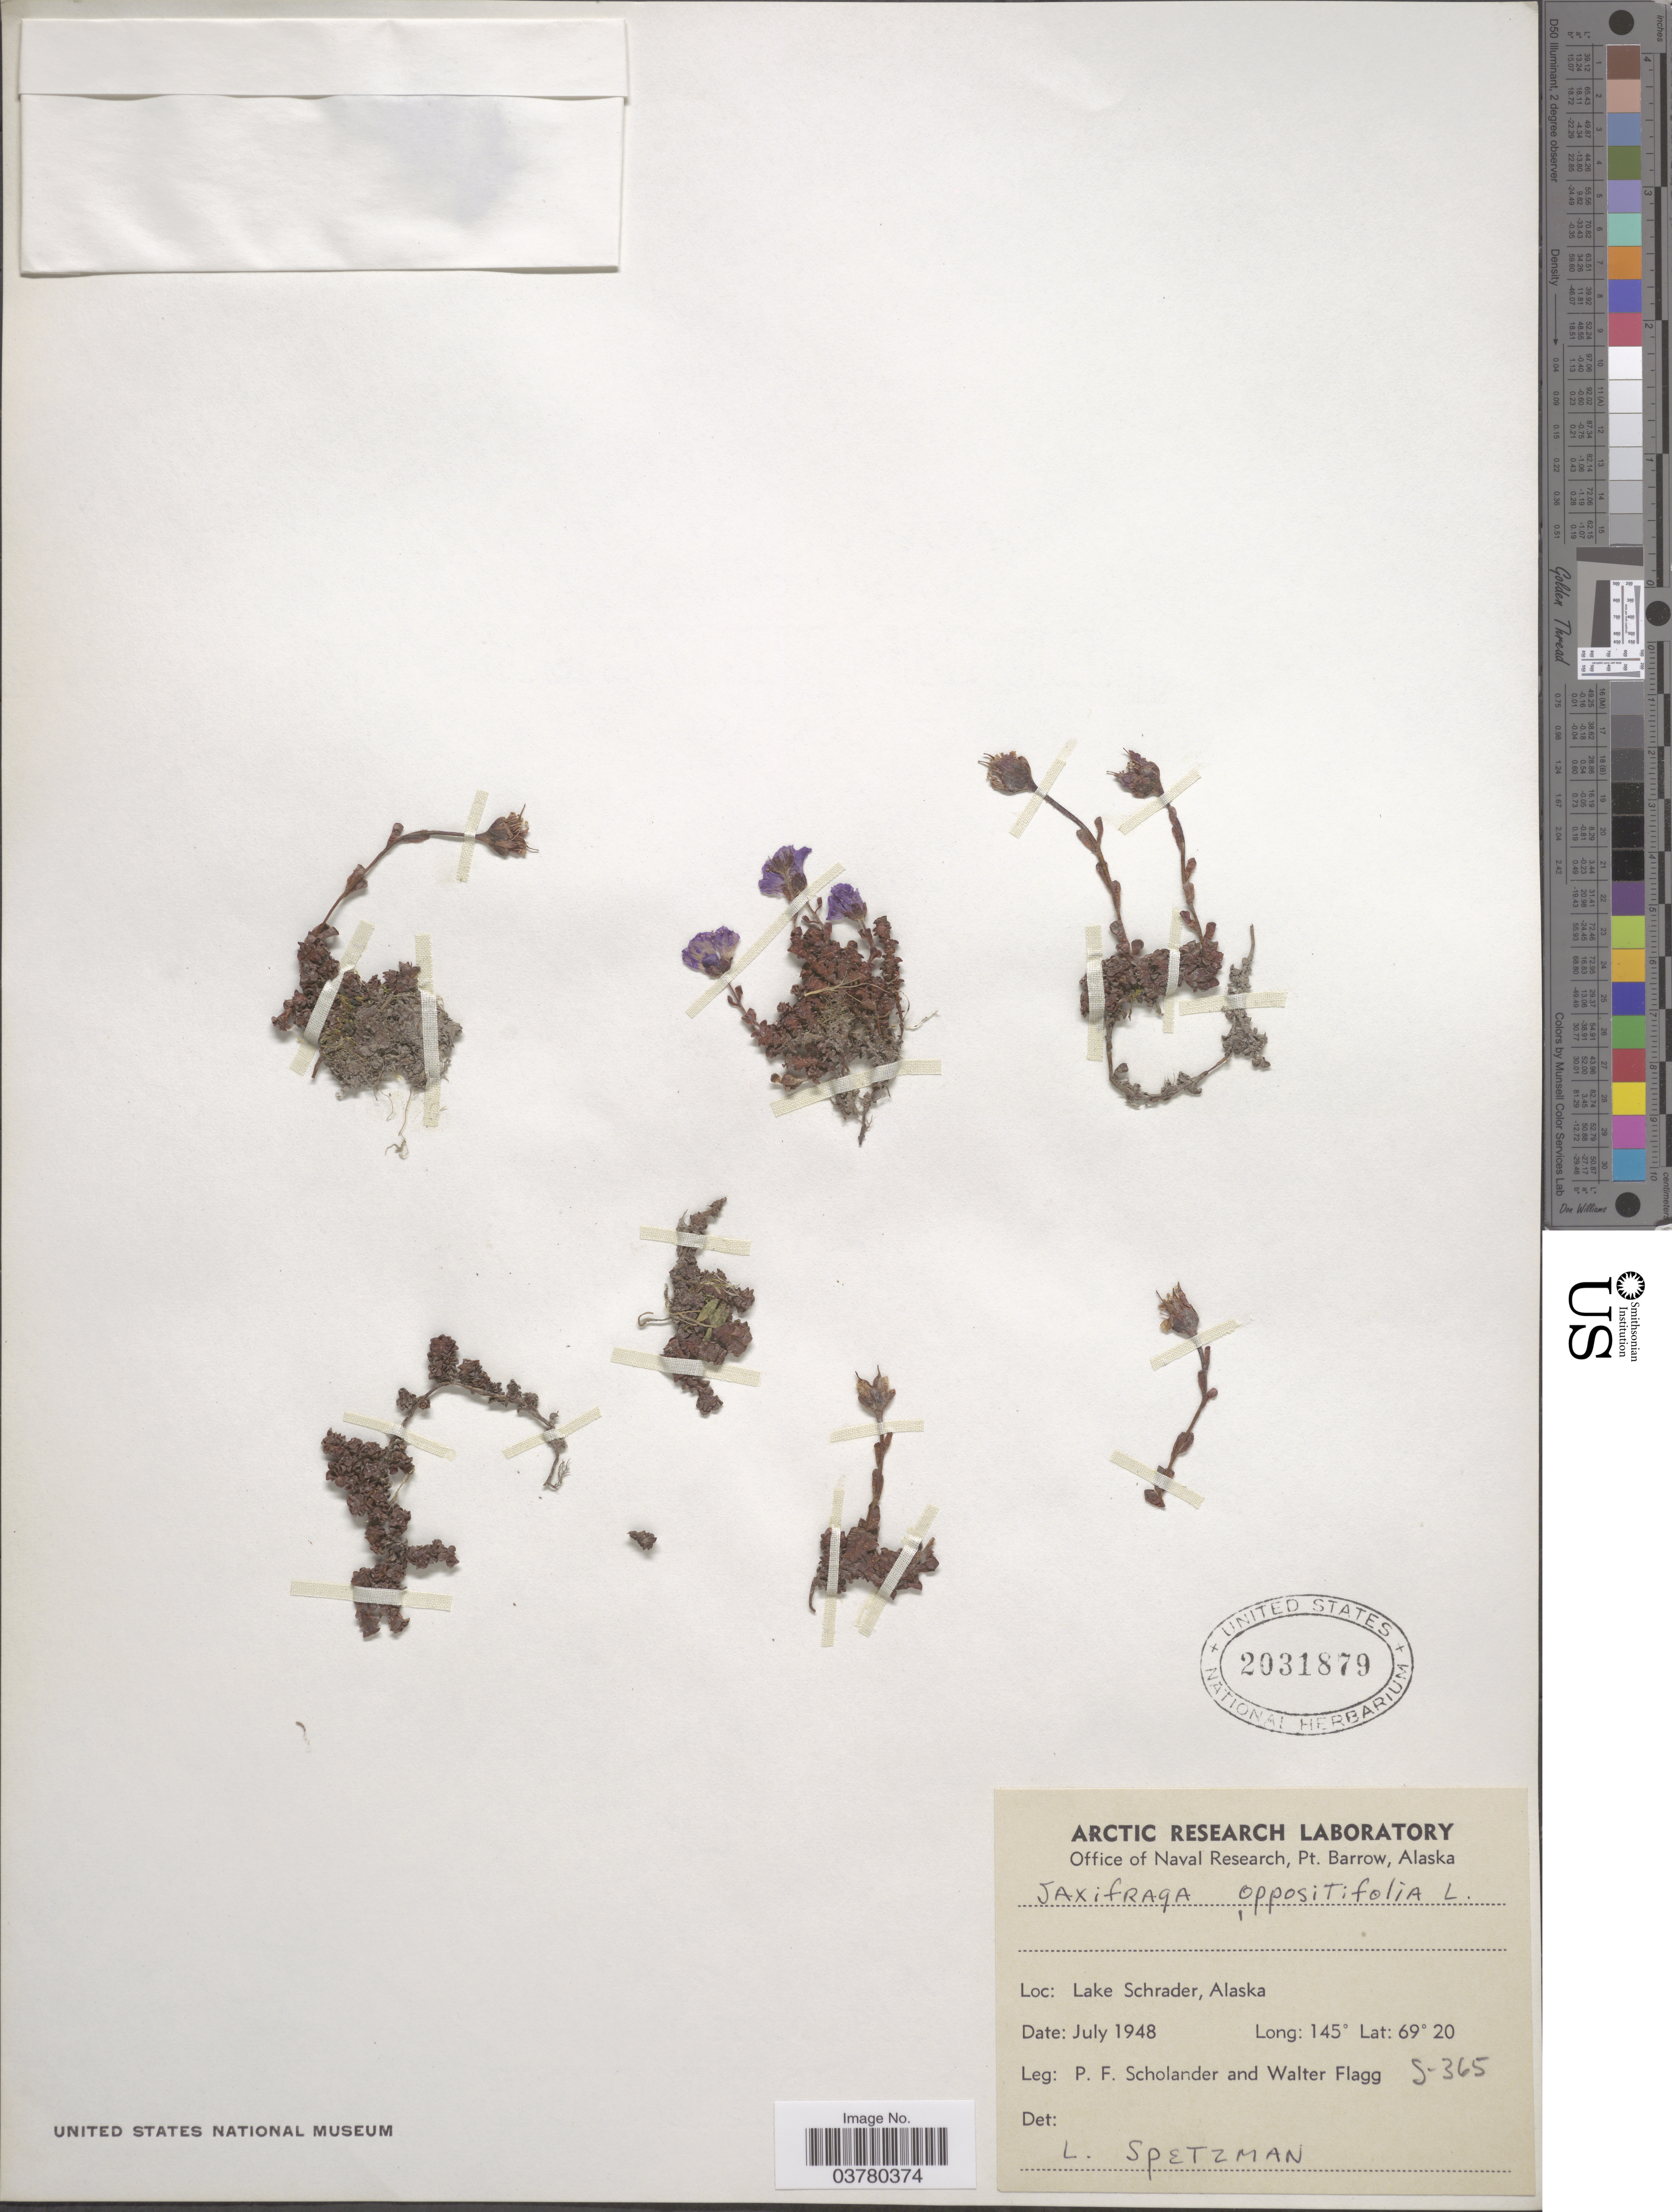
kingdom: Plantae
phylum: Tracheophyta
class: Magnoliopsida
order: Saxifragales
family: Saxifragaceae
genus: Saxifraga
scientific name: Saxifraga oppositifolia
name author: L.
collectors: P. Scholander & W. Flagg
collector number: S-365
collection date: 1948-07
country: United States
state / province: Alaska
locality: Lake Schrader.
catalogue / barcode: US 2031879